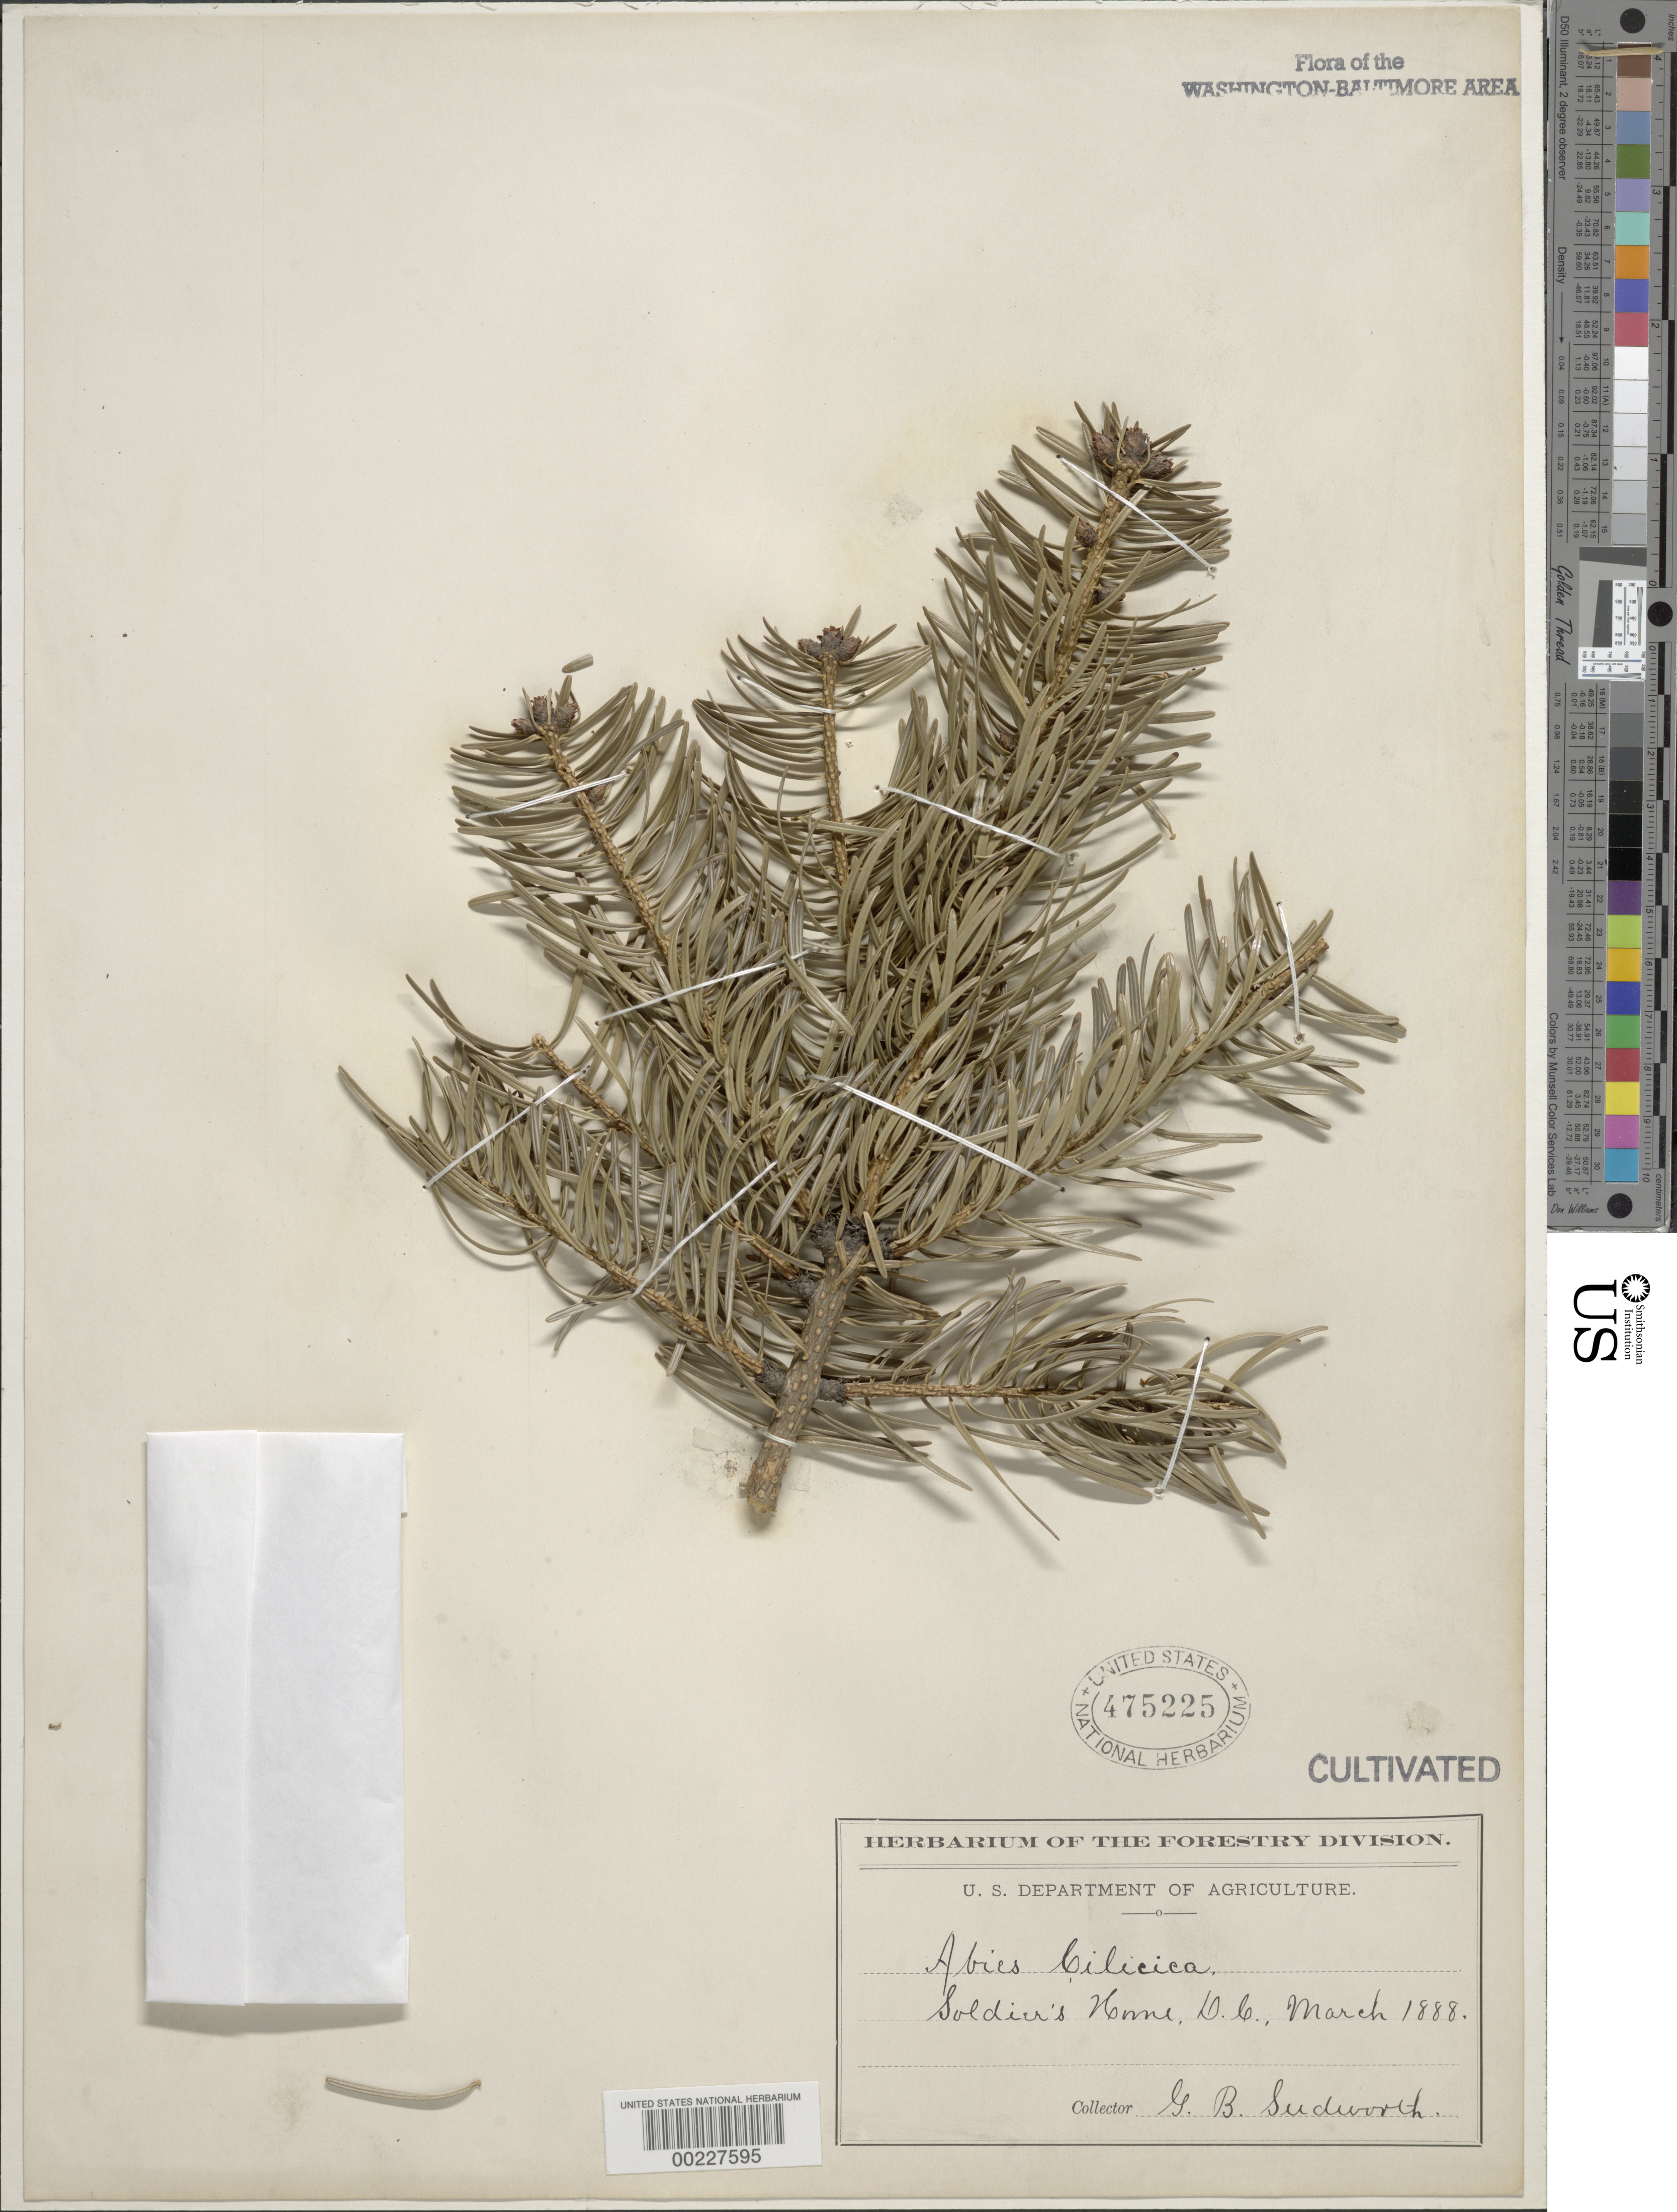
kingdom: Plantae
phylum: Tracheophyta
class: Pinopsida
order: Pinales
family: Pinaceae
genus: Abies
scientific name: Abies cilicica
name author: (Antoine & Kotschy) Carrière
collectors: G. B. Sudworth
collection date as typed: Mar 1888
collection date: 1888-03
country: United States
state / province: District of Columbia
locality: Soldier's Home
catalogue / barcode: US 475225